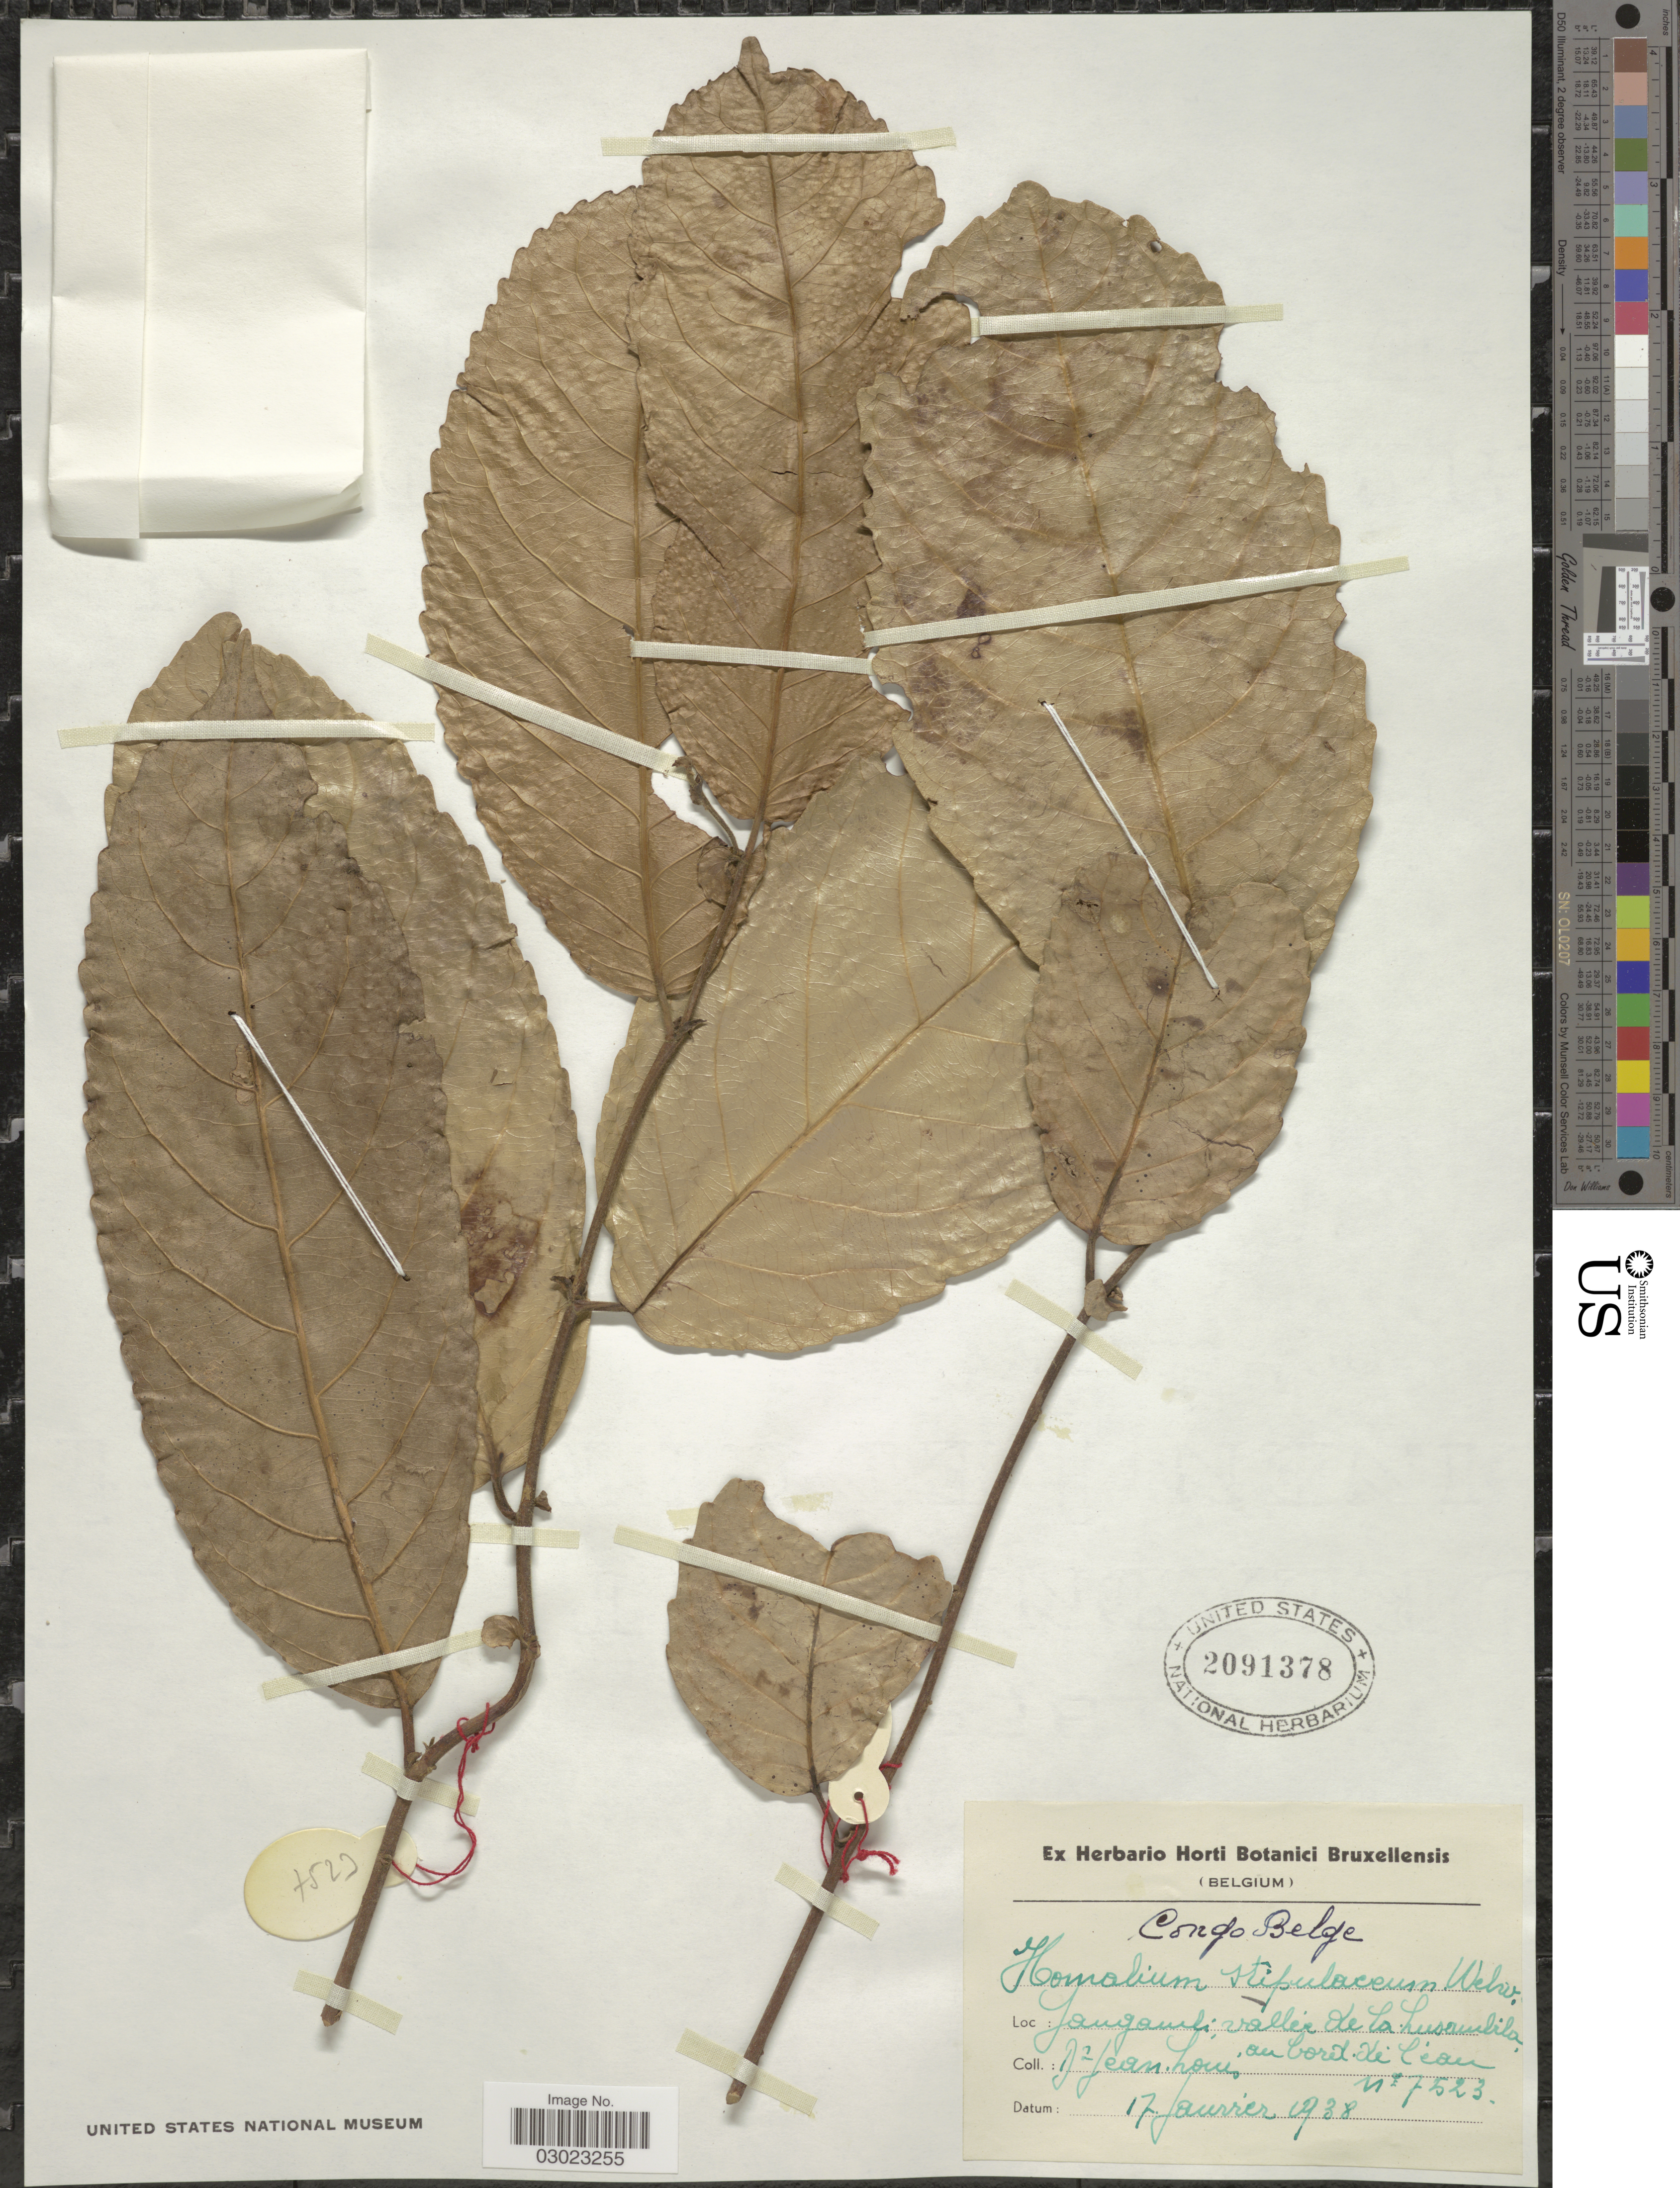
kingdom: Plantae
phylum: Tracheophyta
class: Magnoliopsida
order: Malpighiales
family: Salicaceae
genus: Homalium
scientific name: Homalium stipulaceum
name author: Welw. ex Mast.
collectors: J. Louis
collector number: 7523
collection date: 1938-01-17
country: Congo, Democratic Republic of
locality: Yangambi vallée de la Lusambila. Congo Belge.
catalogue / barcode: US 2091378